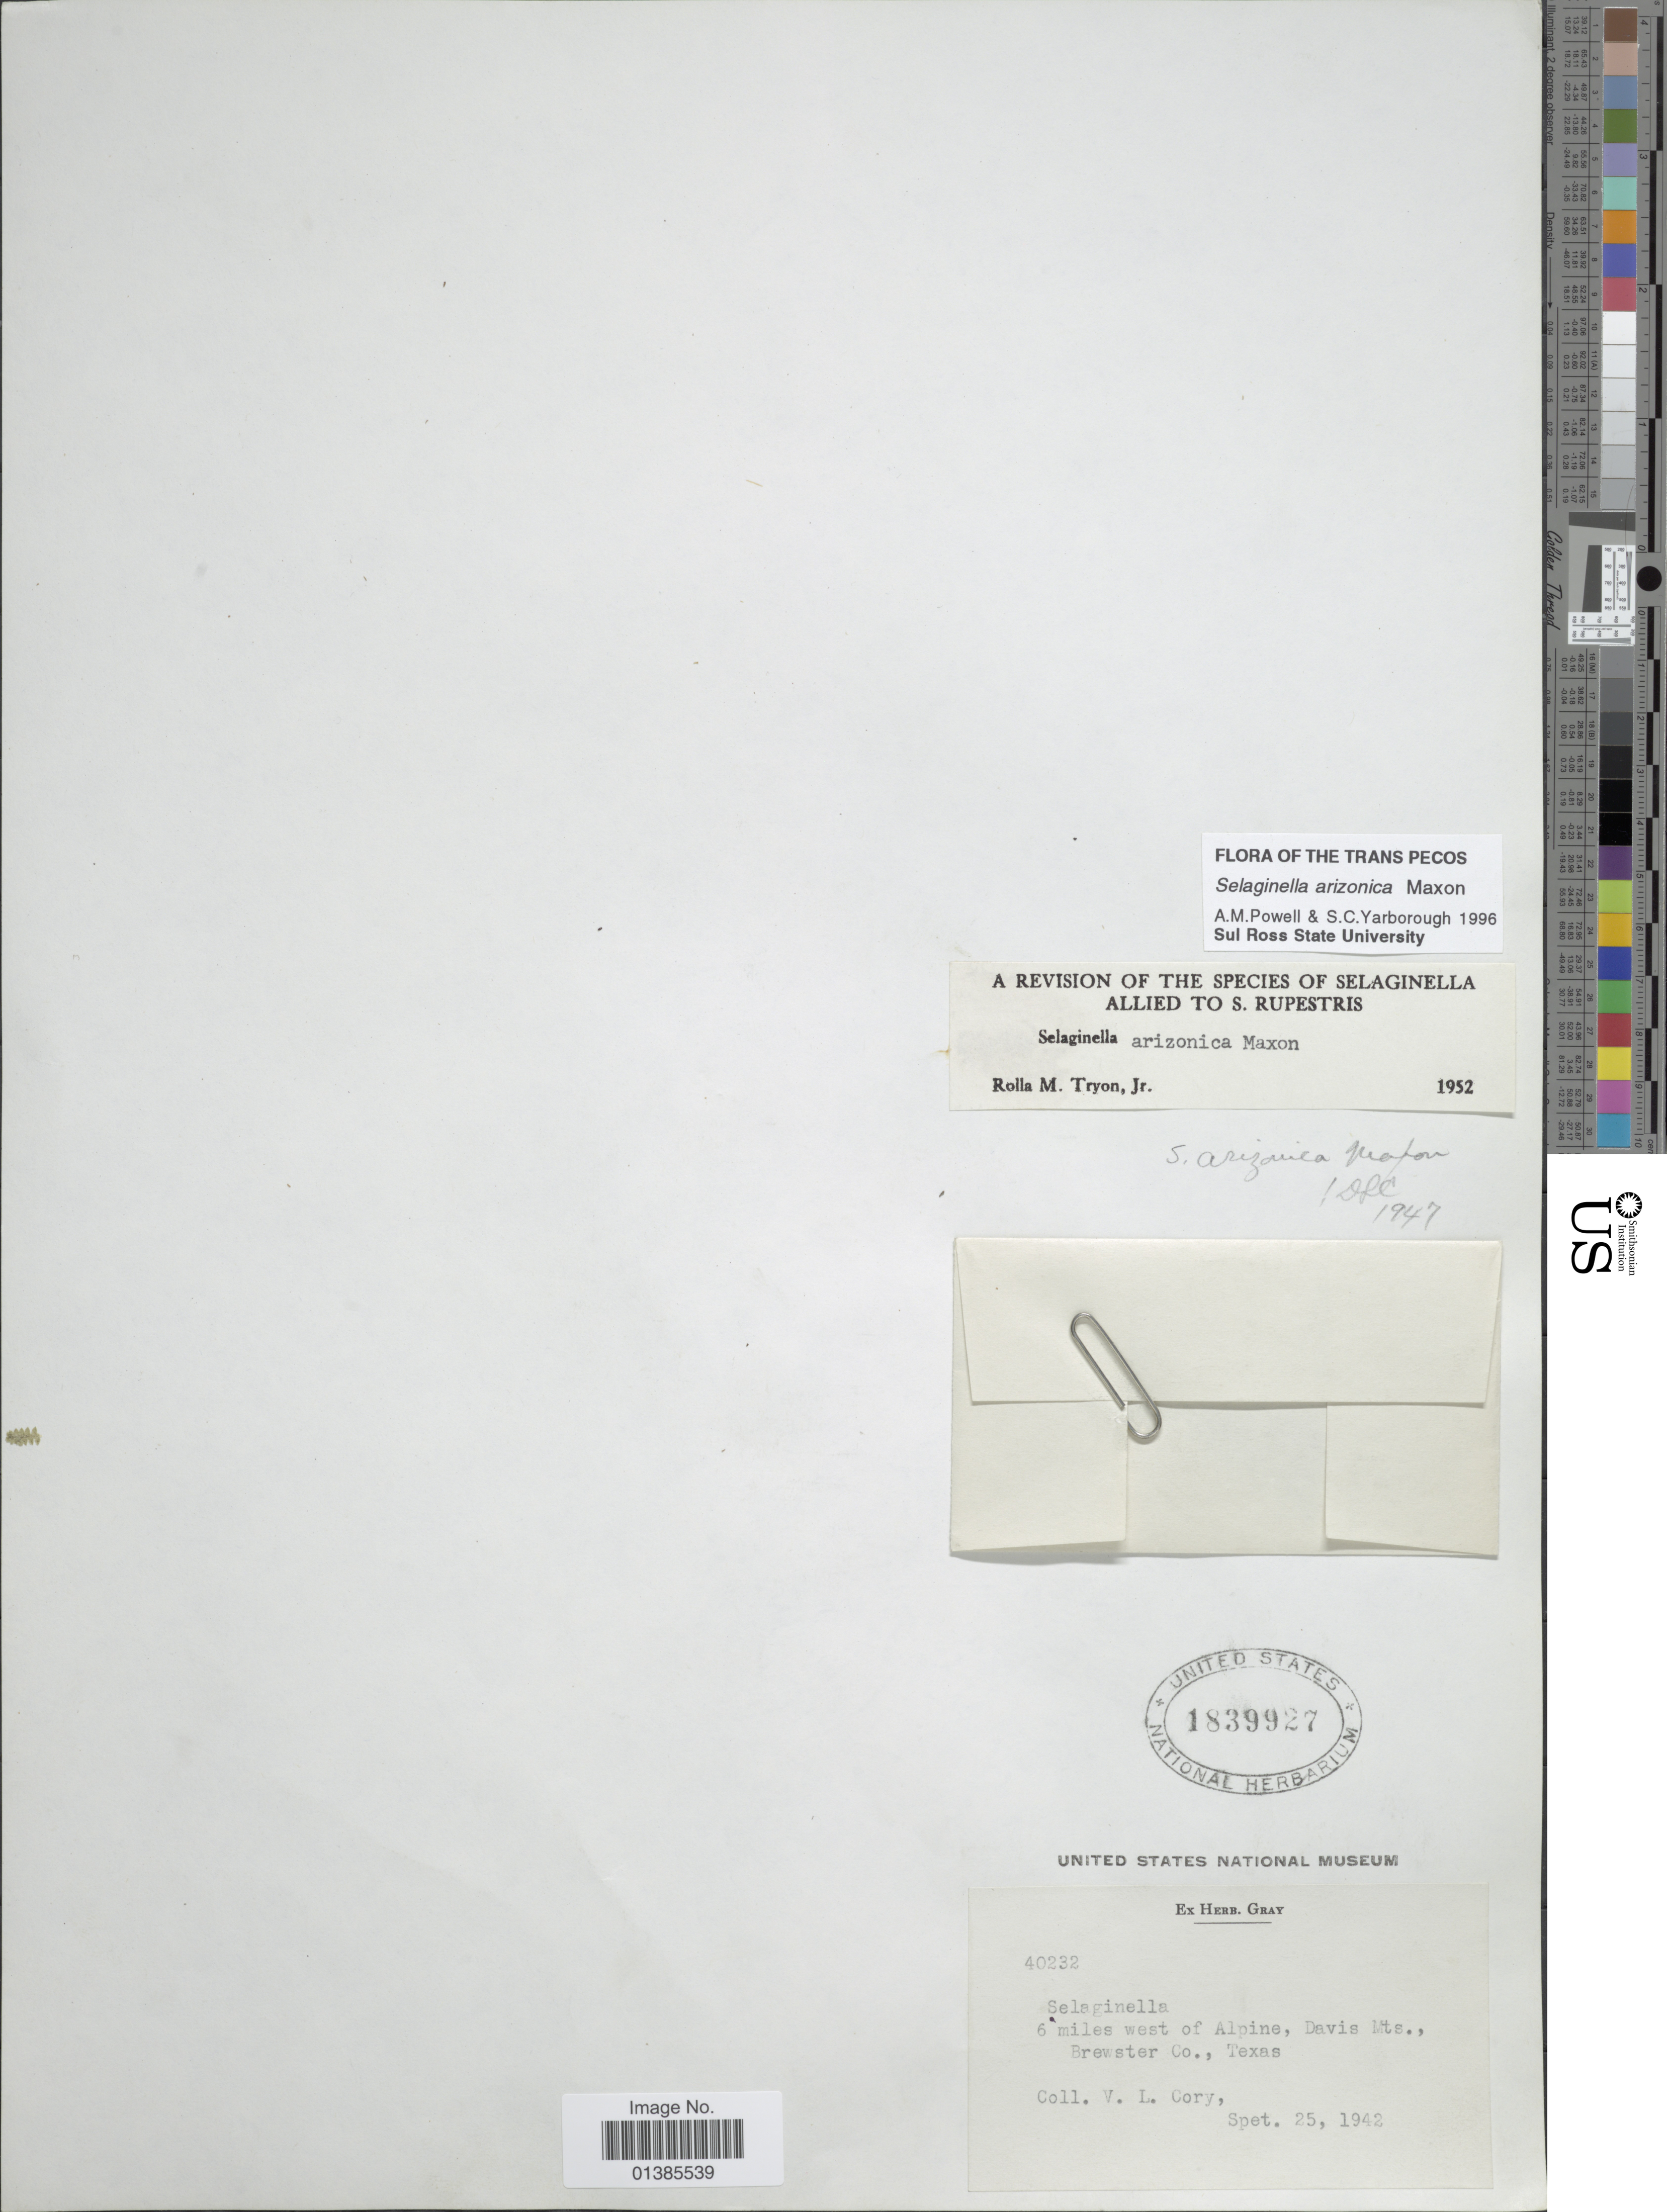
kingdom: Plantae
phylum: Tracheophyta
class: Lycopodiopsida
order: Selaginellales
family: Selaginellaceae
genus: Selaginella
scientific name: Selaginella arizonica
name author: Maxon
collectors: V. Cory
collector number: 40232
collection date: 1942-09-25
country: United States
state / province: Texas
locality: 6 miles west of Alpine, Davis Mts., Brewster Co.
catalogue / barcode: US 1839927